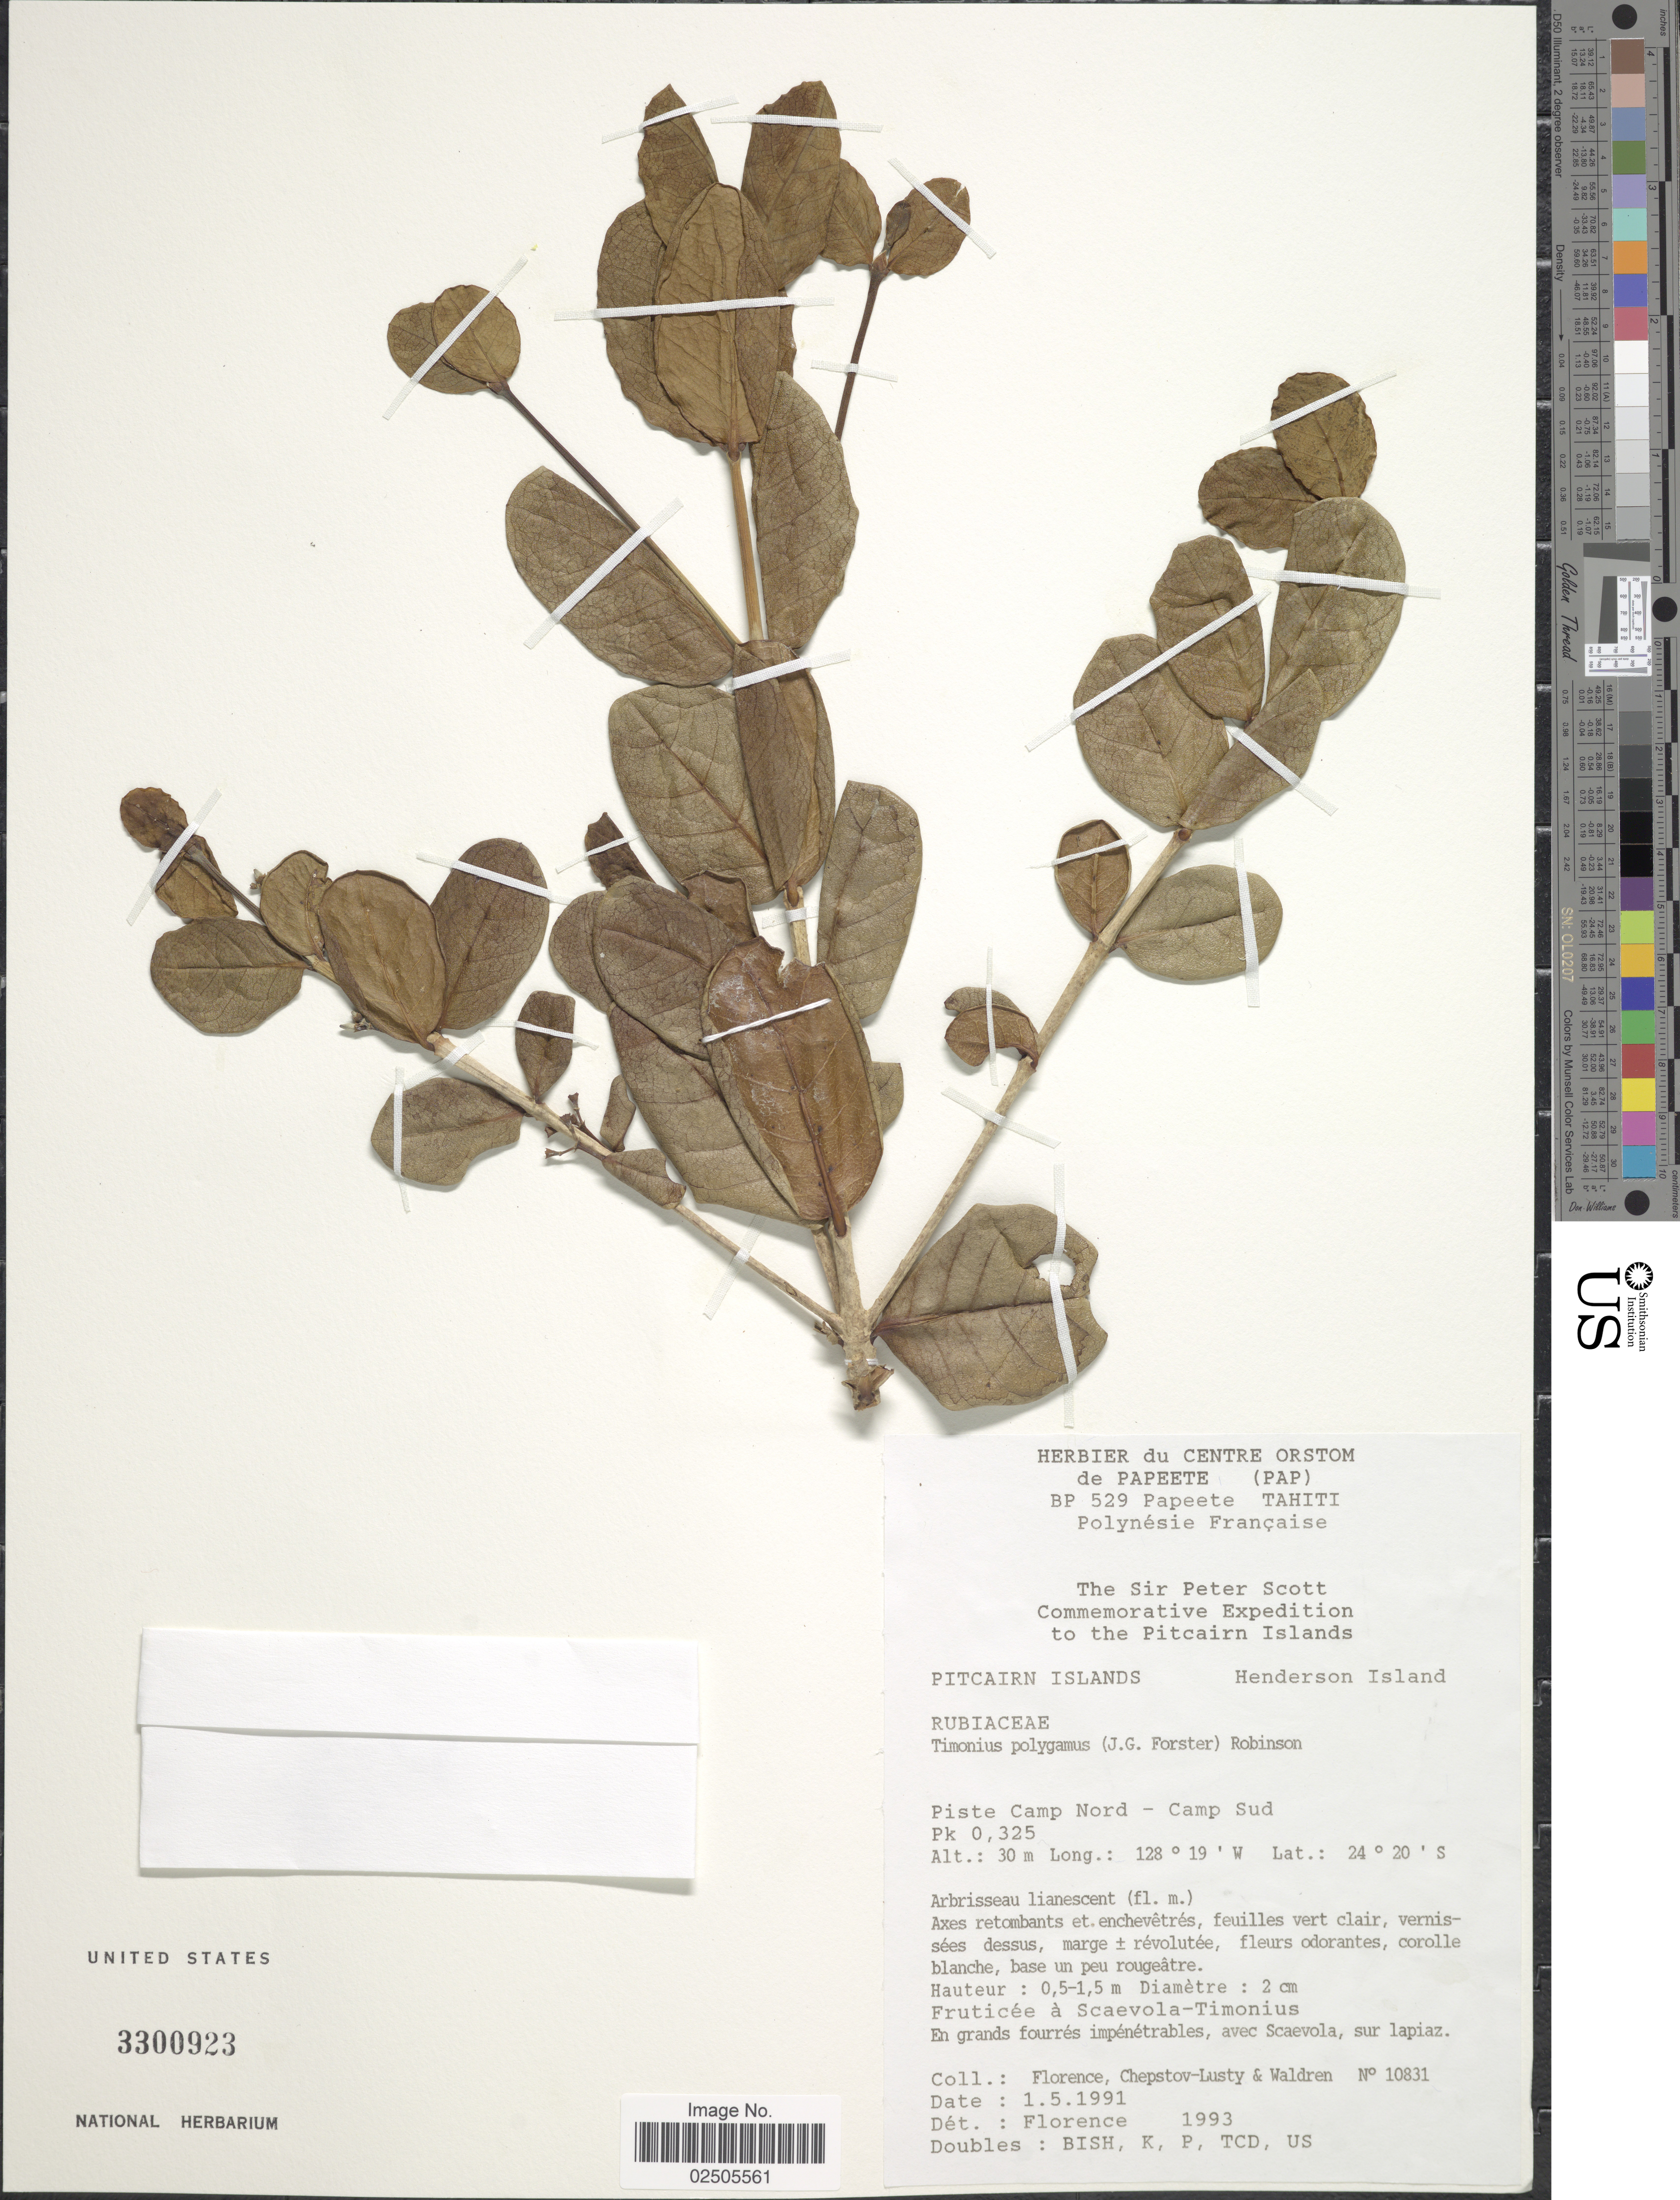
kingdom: Plantae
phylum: Tracheophyta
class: Magnoliopsida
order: Gentianales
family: Rubiaceae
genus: Timonius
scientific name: Timonius polygamus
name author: (G. Forst.) Rob.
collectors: -. Florence, -. Chepstov-lusty & Waldren, --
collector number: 10831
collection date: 1991-05-01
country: Pitcairn Islands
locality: Polynesie Francaise, Pitcairn Islands, Pitcairn islands, Henderson Island, Piste Camp Nord - Camp Sud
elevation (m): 30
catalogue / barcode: US 3300923